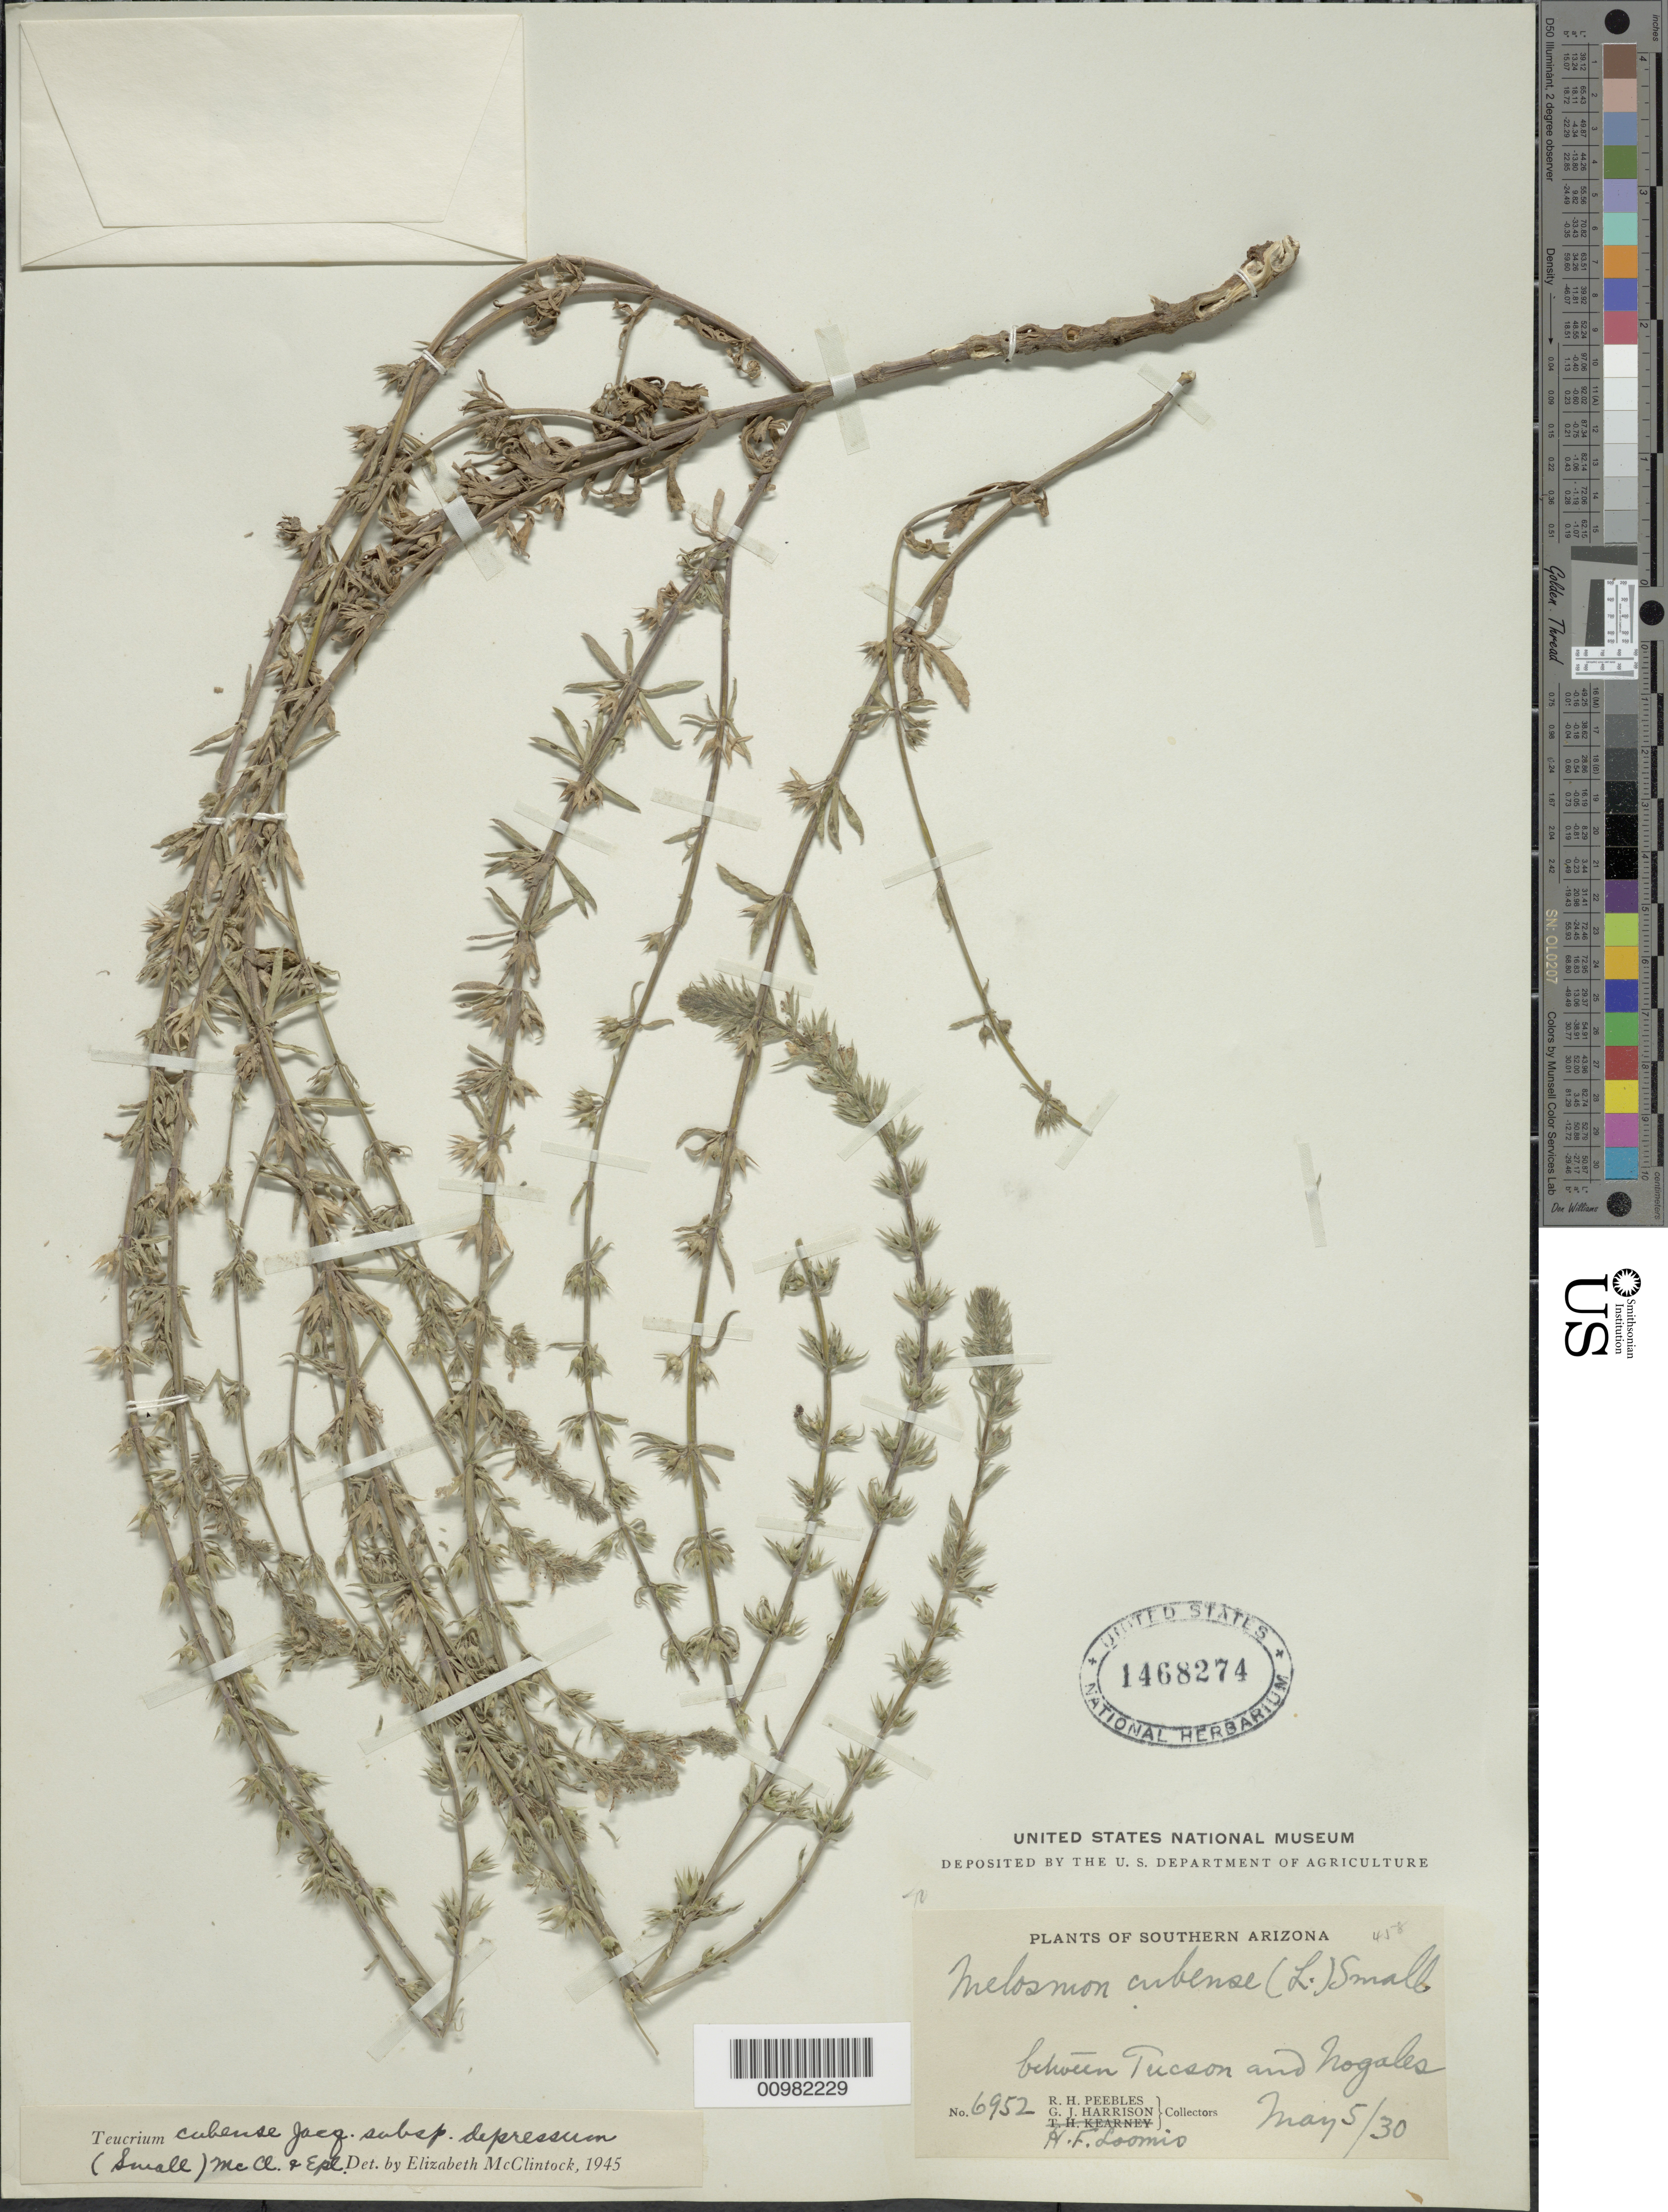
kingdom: Plantae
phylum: Tracheophyta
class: Magnoliopsida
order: Lamiales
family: Lamiaceae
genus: Teucrium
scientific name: Teucrium cubense subsp. depressum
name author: (Small) E. M. McClint. & Epling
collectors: R. H. Peebles & G. J. Harrison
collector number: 6952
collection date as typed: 30 May 1930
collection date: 1930-05-30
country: United States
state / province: Arizona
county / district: Pima/Santa Cruz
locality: Between Tucson and Nogales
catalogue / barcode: US 1468274